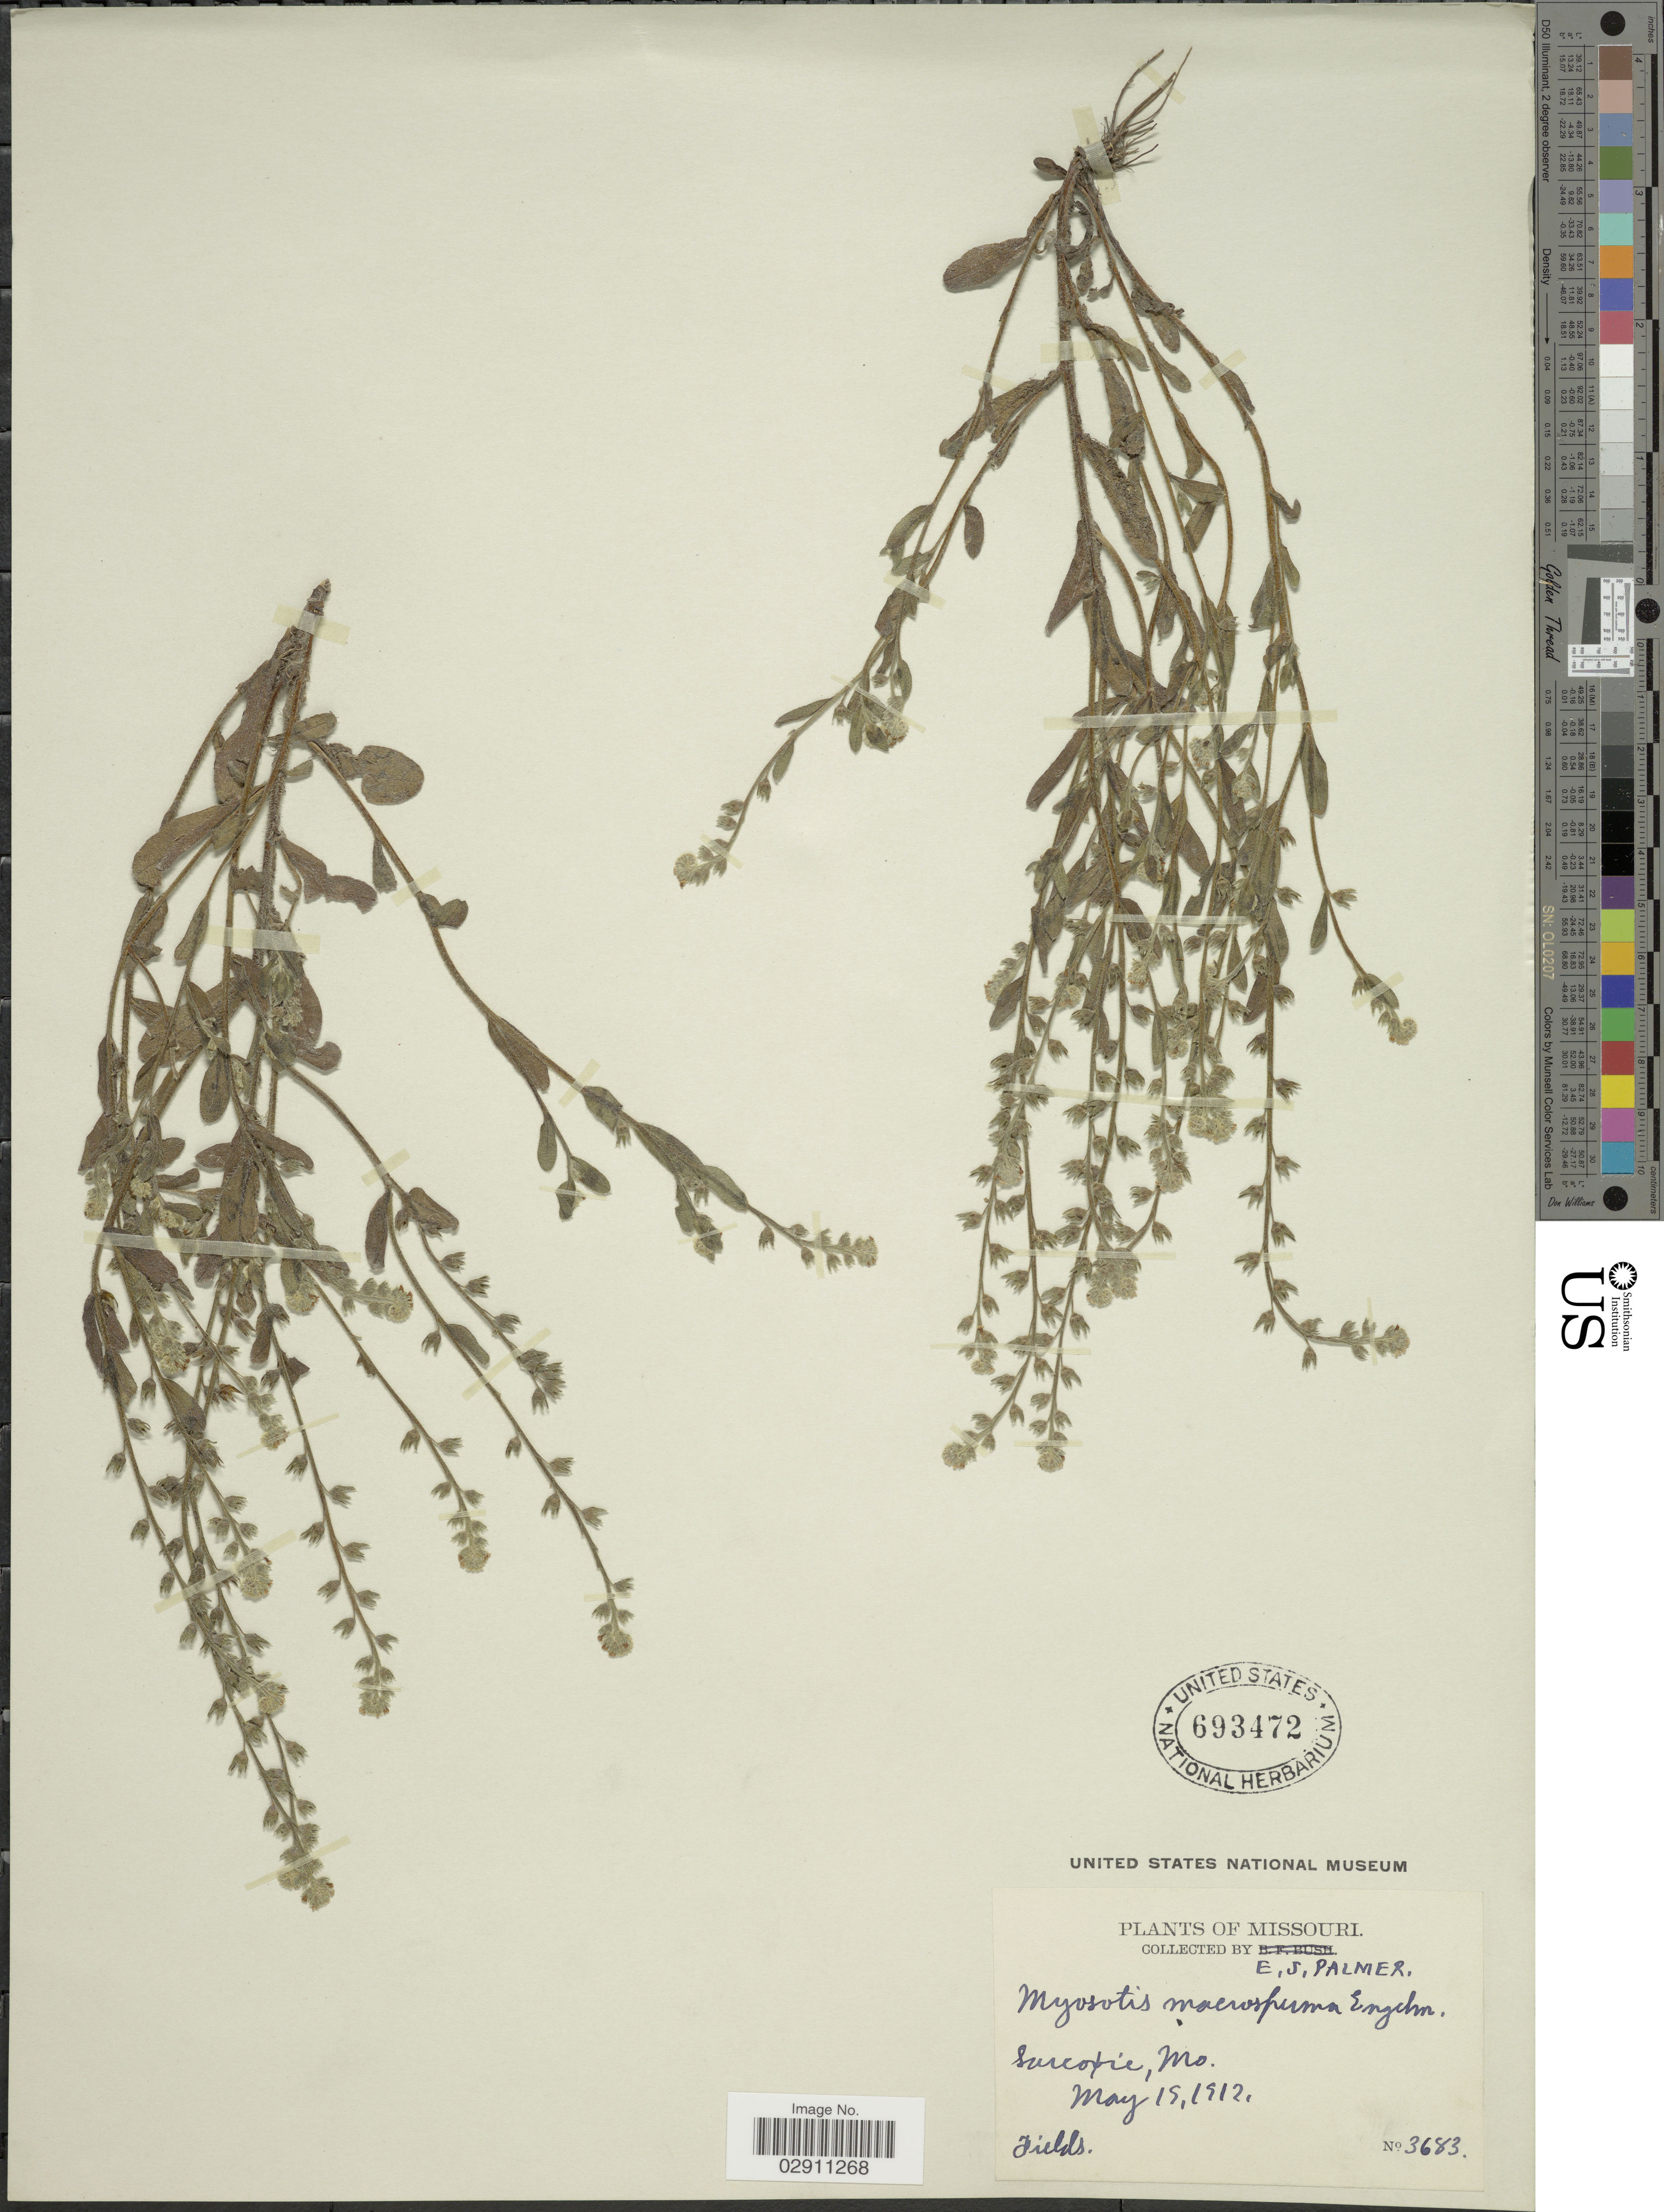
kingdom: Plantae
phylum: Tracheophyta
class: Magnoliopsida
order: Boraginales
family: Boraginaceae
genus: Myosotis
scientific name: Myosotis verna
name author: Nutt.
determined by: Goldman, Doug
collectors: E. J. Palmer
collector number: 3683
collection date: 1912-05-19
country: United States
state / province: Missouri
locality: Sarcoxie.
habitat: Fields.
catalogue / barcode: US 693472